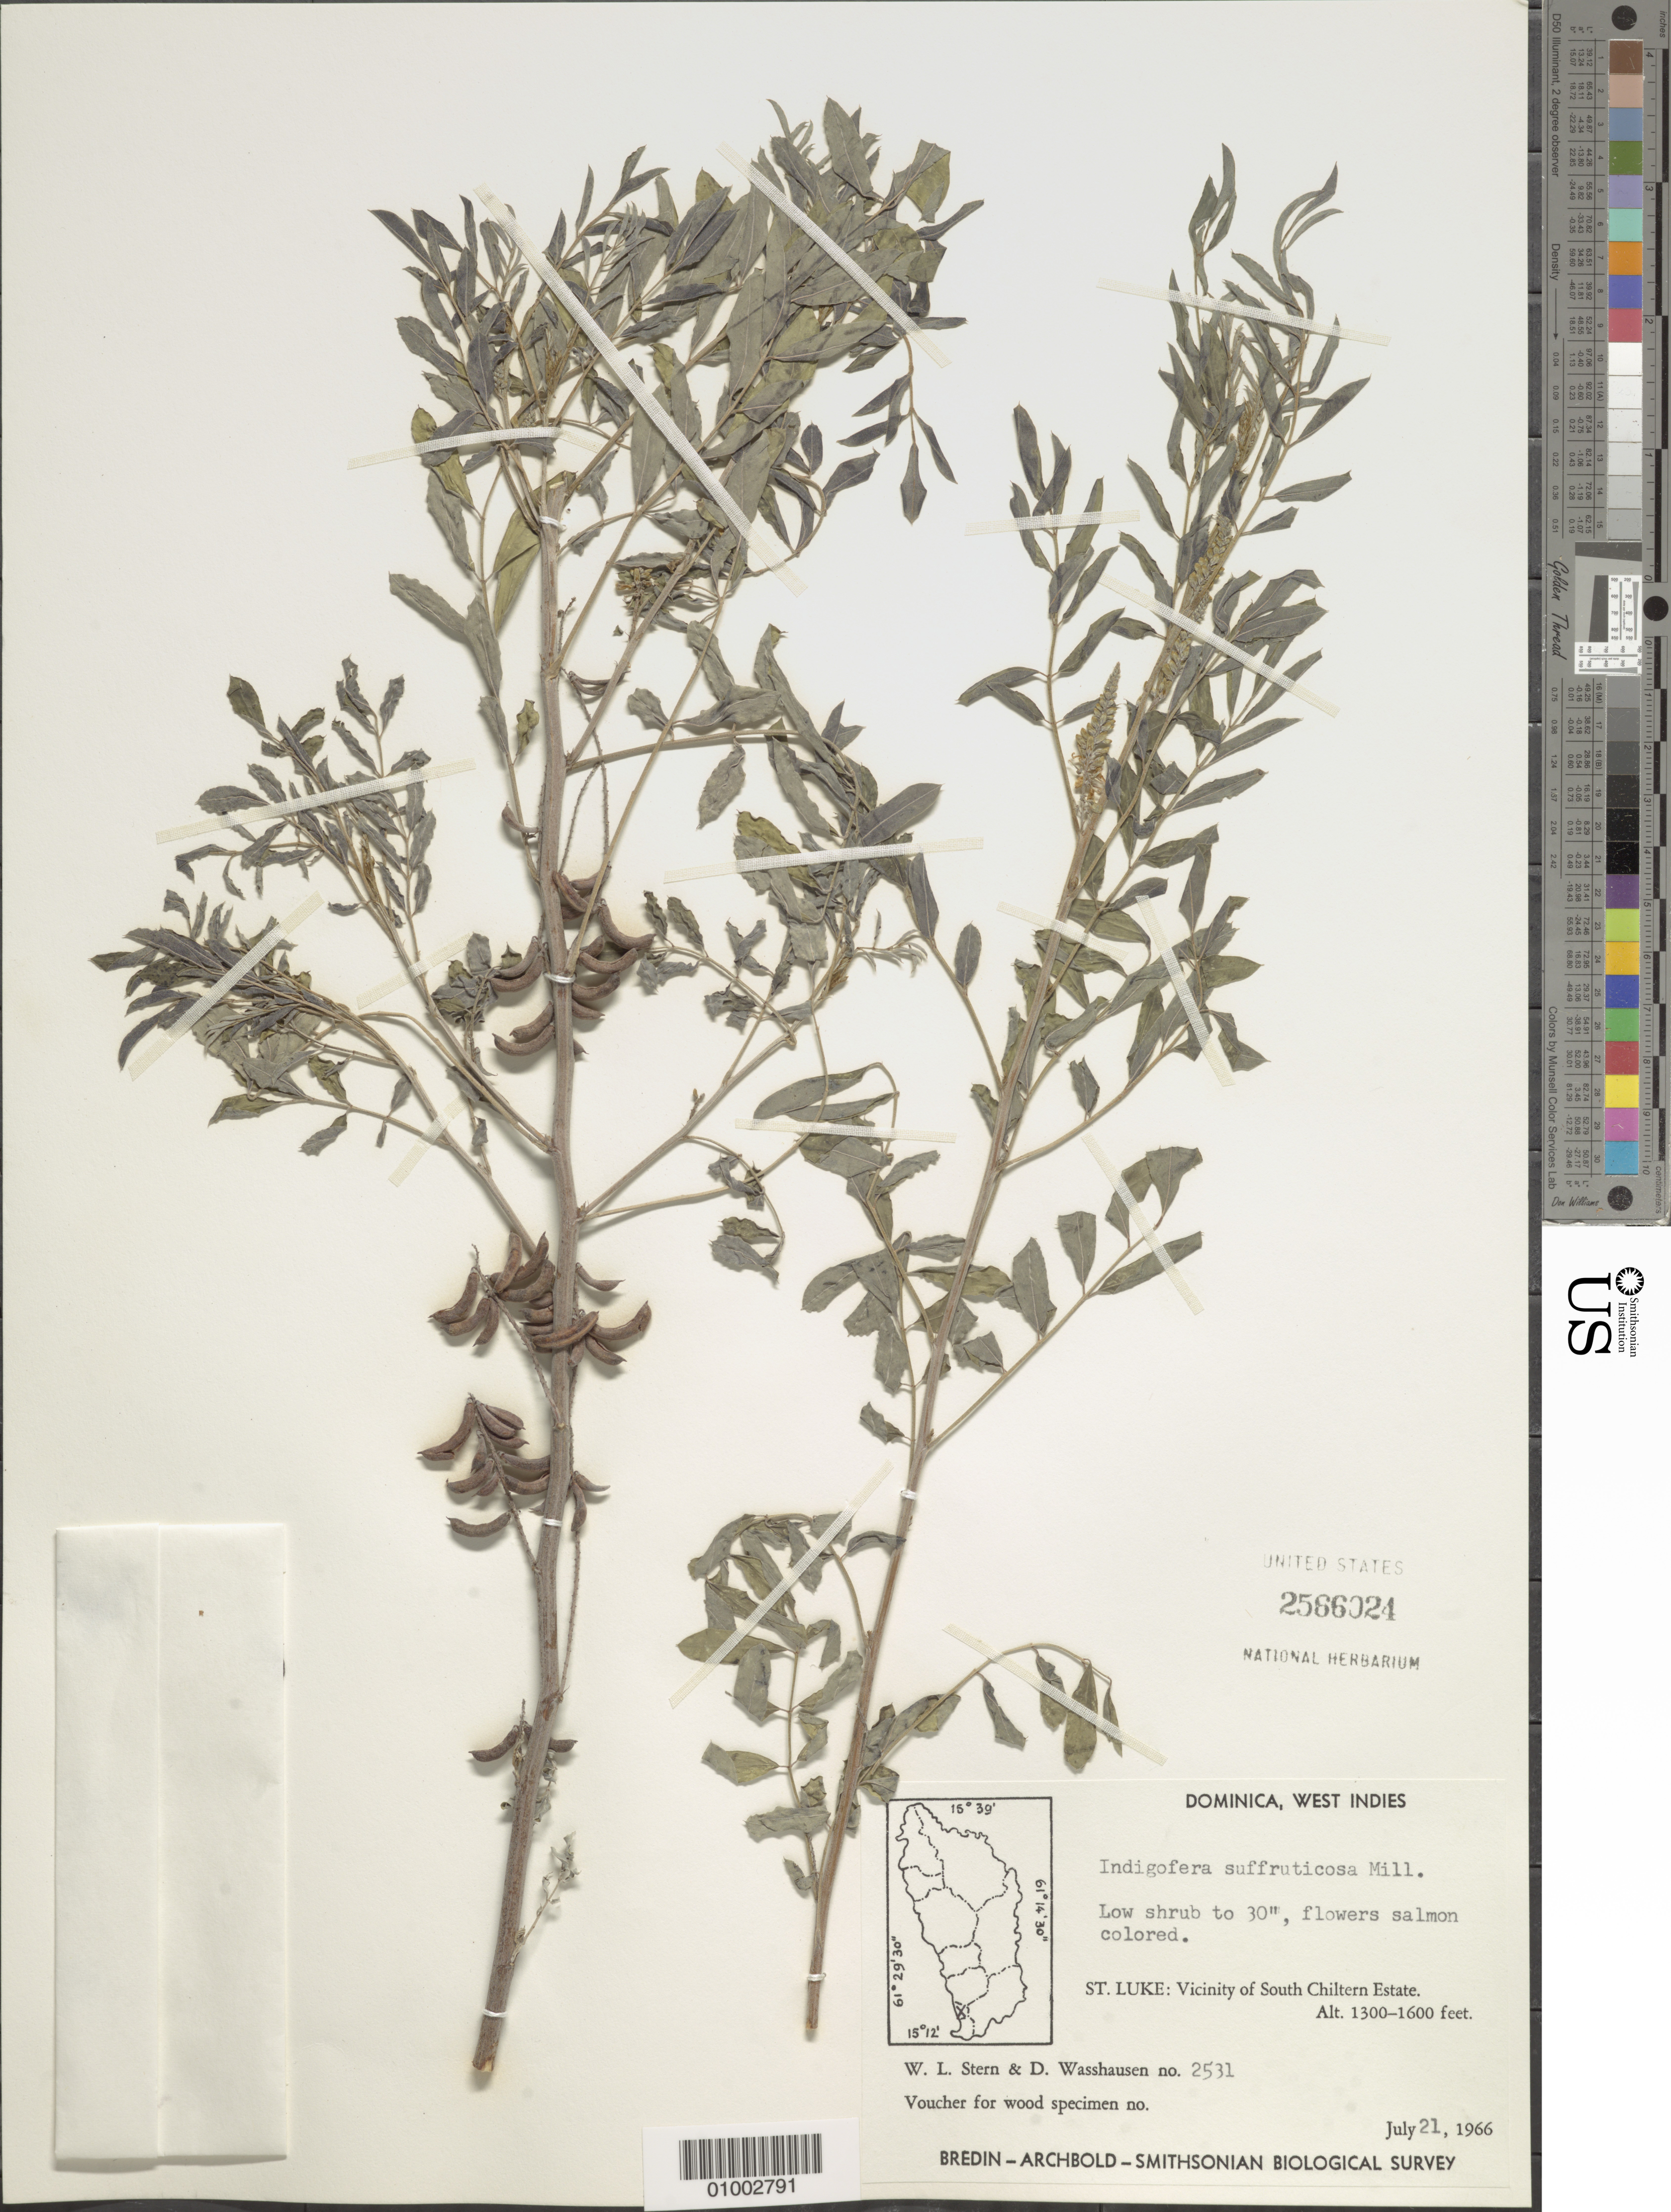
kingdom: Plantae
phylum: Tracheophyta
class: Magnoliopsida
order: Fabales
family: Fabaceae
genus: Indigofera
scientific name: Indigofera suffruticosa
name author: Mill.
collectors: W. L. Stern & D. C. Wasshausen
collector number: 2531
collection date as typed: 21 Jul 1966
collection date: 1966-07-21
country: Dominica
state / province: St. Luke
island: Dominica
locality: Vicinity of South Chiltern Estate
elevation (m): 396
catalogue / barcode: US 2566024